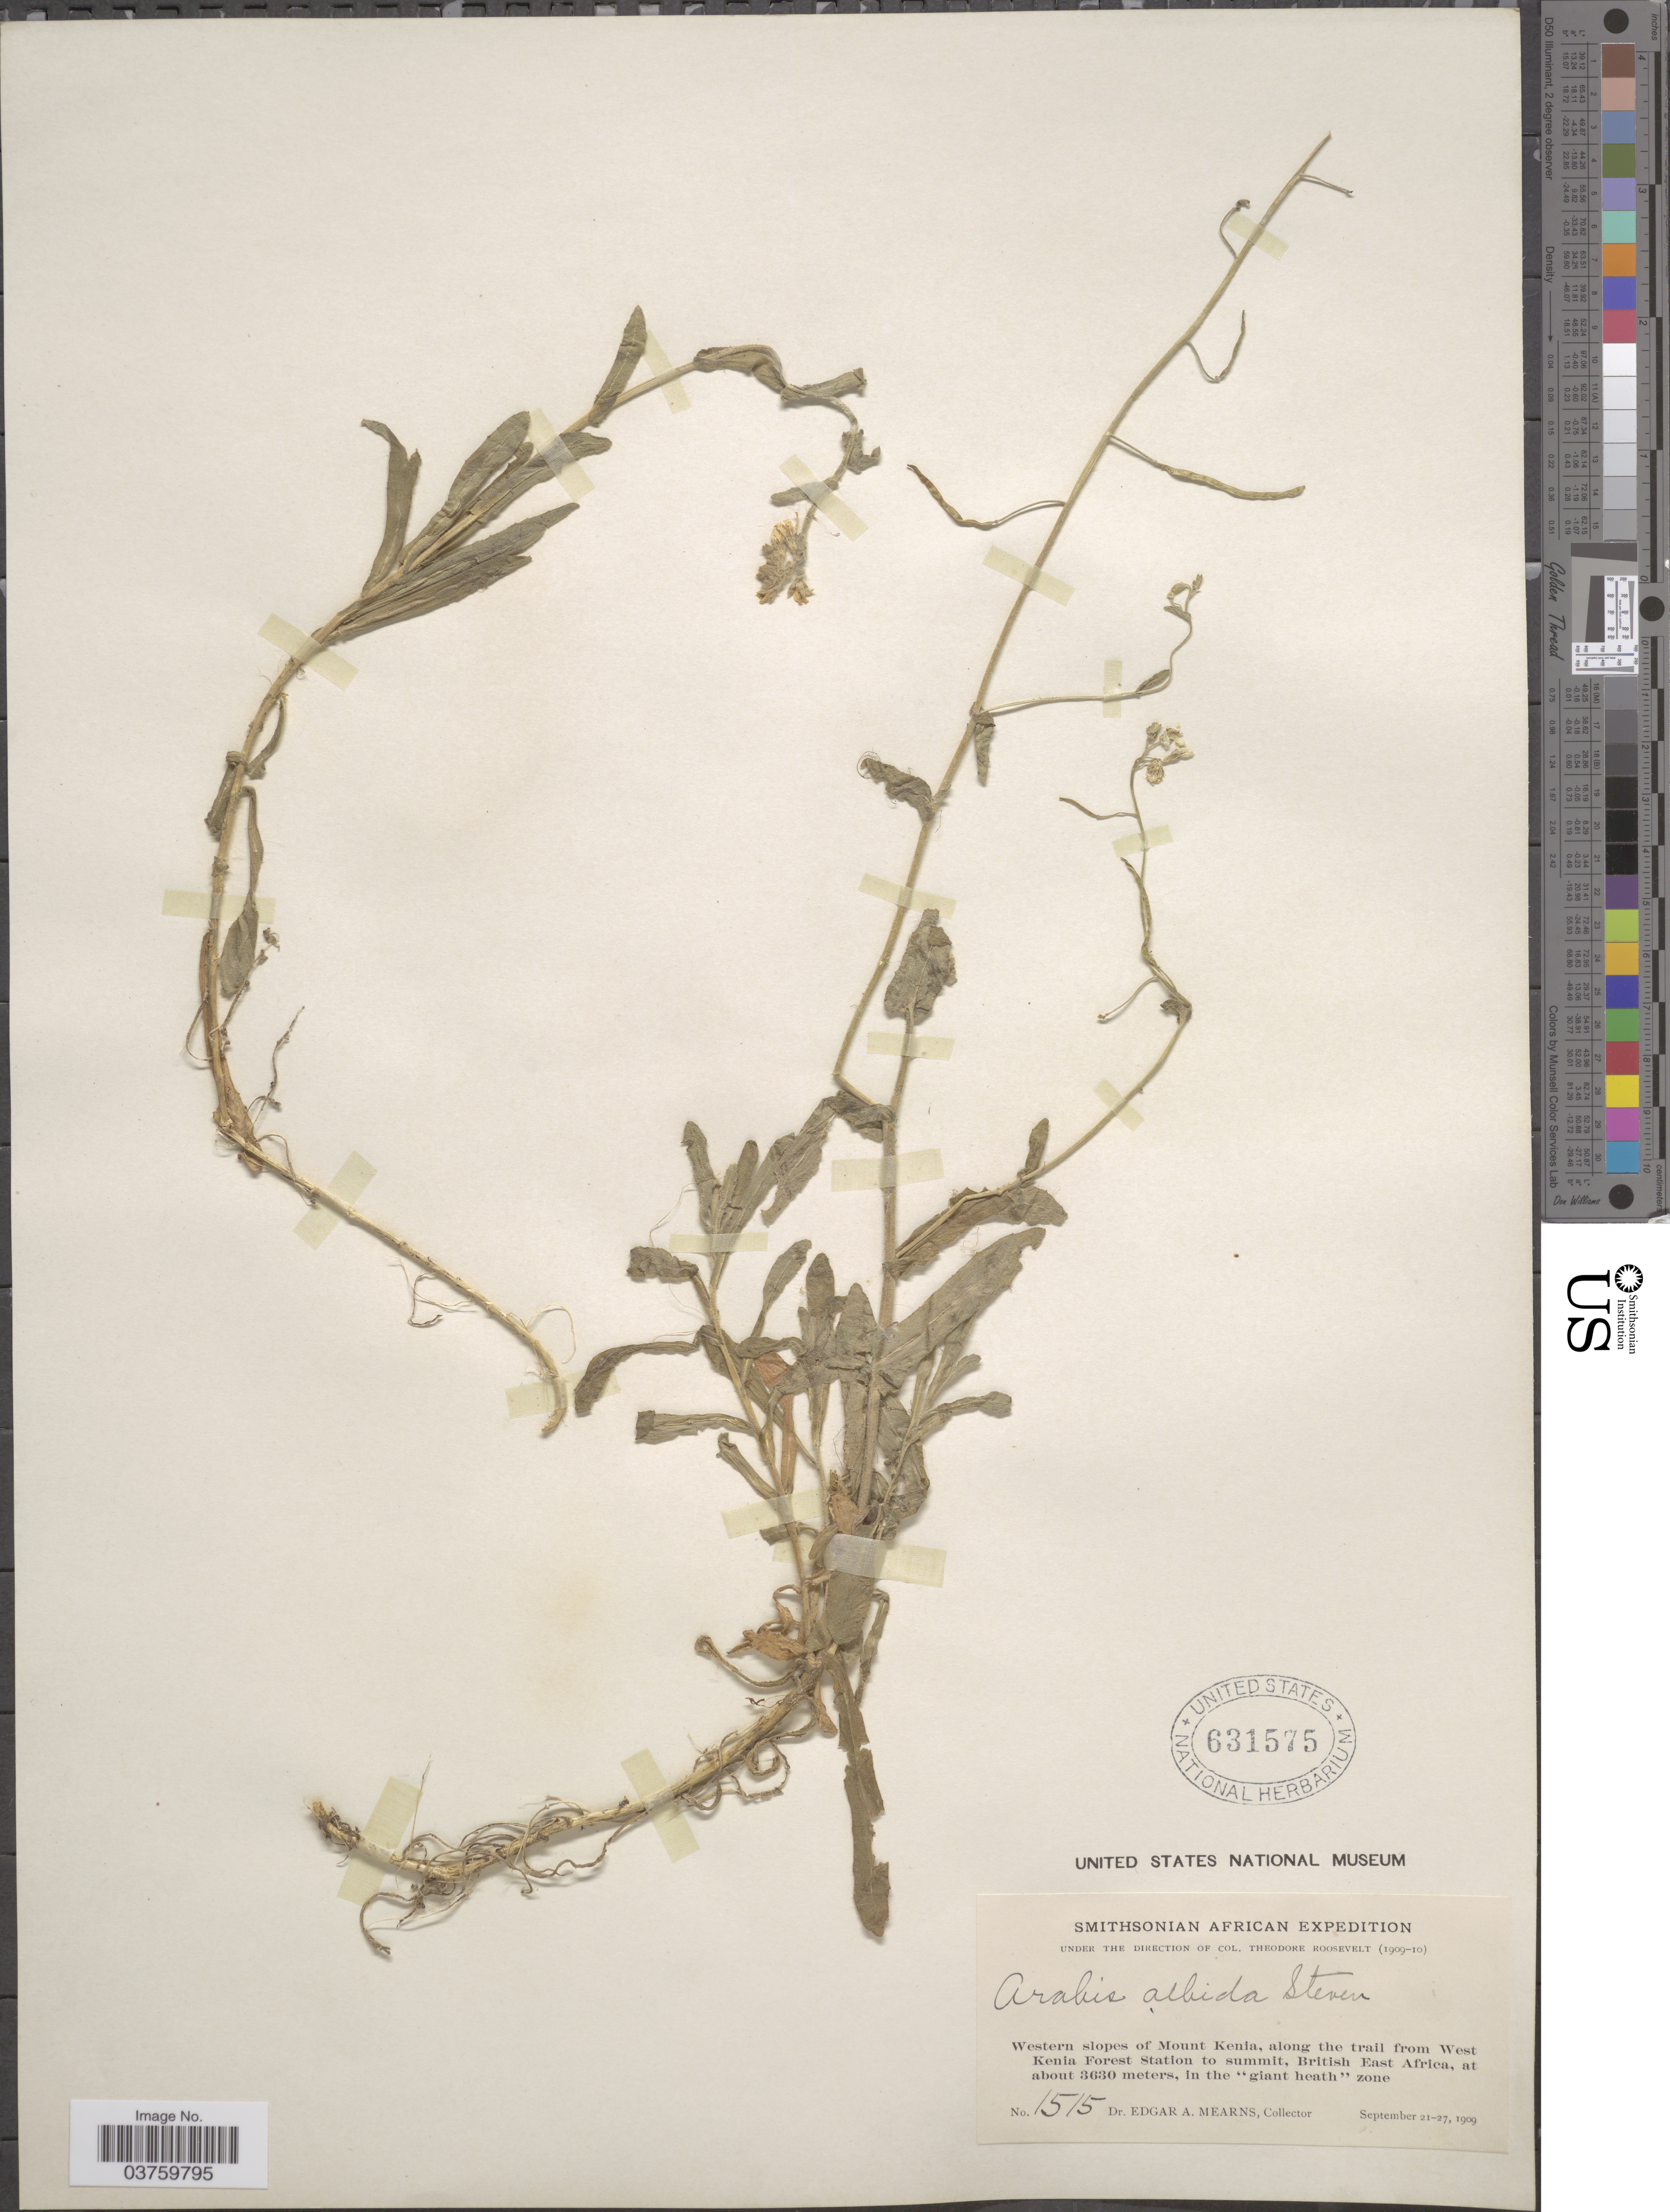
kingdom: Plantae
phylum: Tracheophyta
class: Magnoliopsida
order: Brassicales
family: Brassicaceae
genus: Arabis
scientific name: Arabis albida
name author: Steven ex Fisch.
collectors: E. A. Mearns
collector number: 1515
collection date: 1909-09-21/1909-09-27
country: Kenya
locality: Western slopes of Mount Kenia, along the trail from West Kenia Forest Station to summit, British East Africa, in the "giant heath" zone.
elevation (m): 3630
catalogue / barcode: US 631575